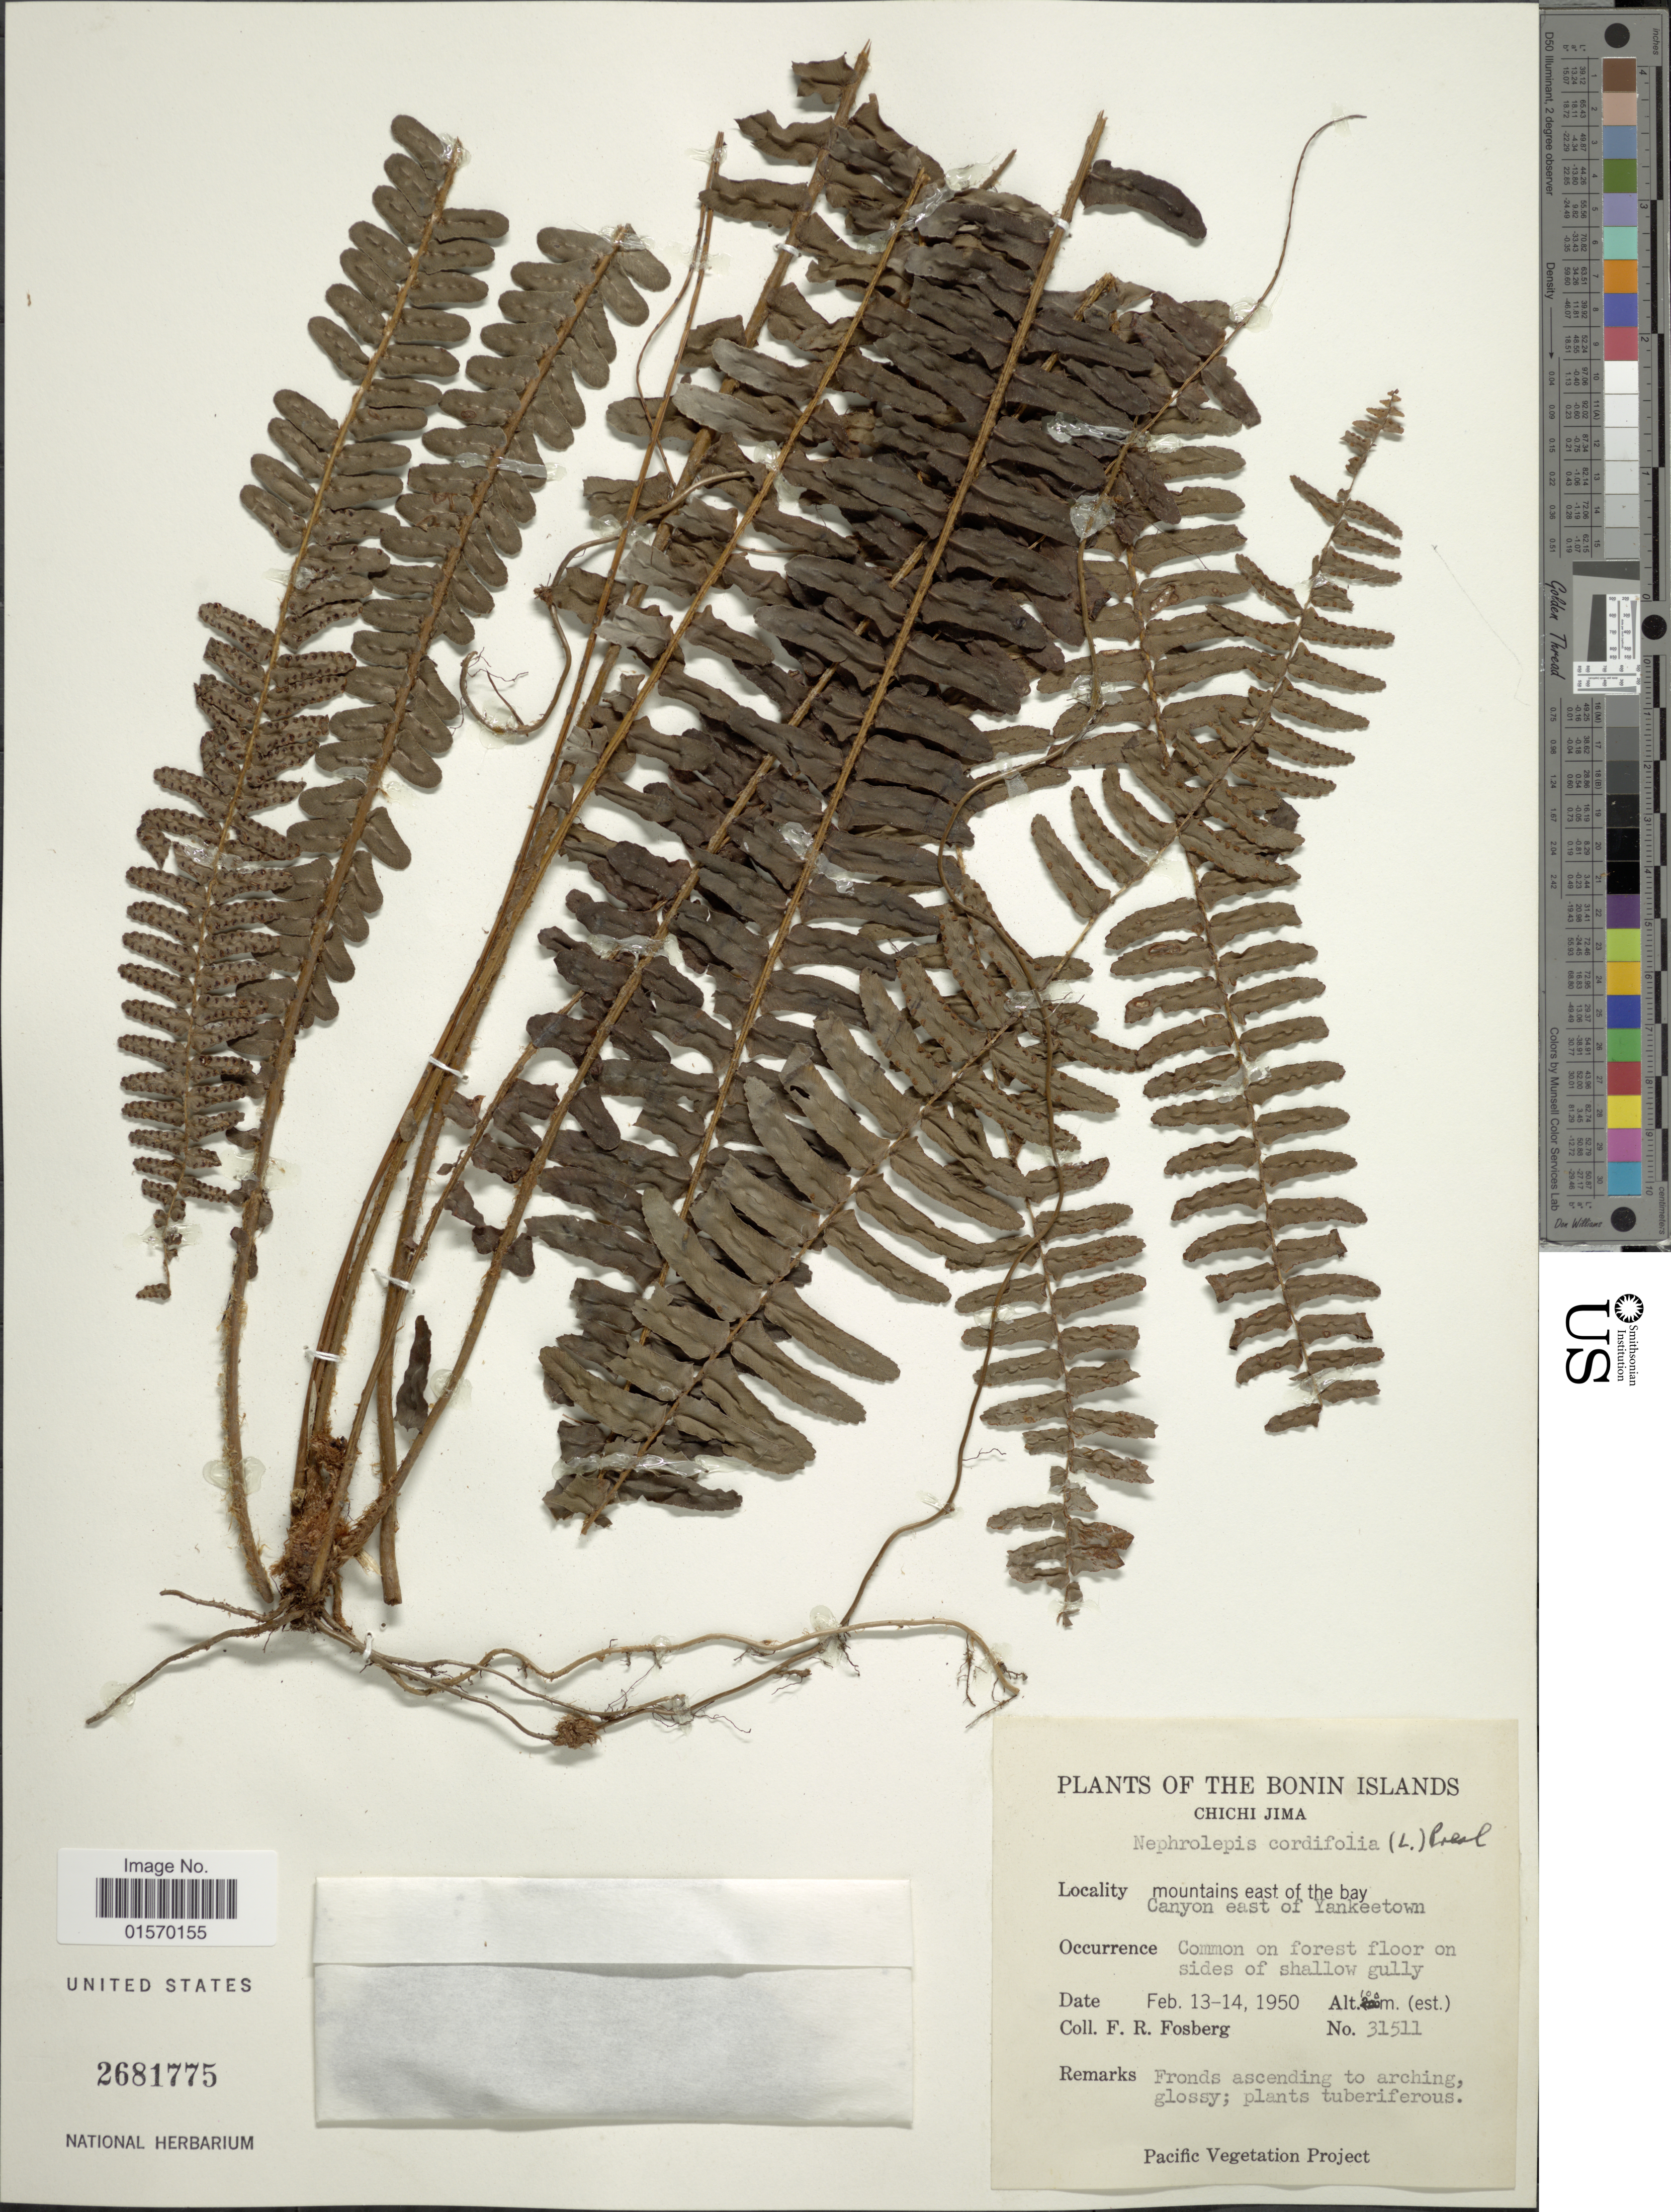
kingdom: Plantae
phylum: Tracheophyta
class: Polypodiopsida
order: Polypodiales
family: Nephrolepidaceae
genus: Nephrolepis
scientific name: Nephrolepis cordifolia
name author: (L.) C. Presl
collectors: F. R. Fosberg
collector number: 31511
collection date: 1950-02-13/1950-02-14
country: Japan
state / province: Tokyo, Federal City of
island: Bonin Islands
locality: Bonin Islands. Chichi Jima. Mountains east of the bay. Canyon east of Yankeetown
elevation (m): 100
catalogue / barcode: US 2681775